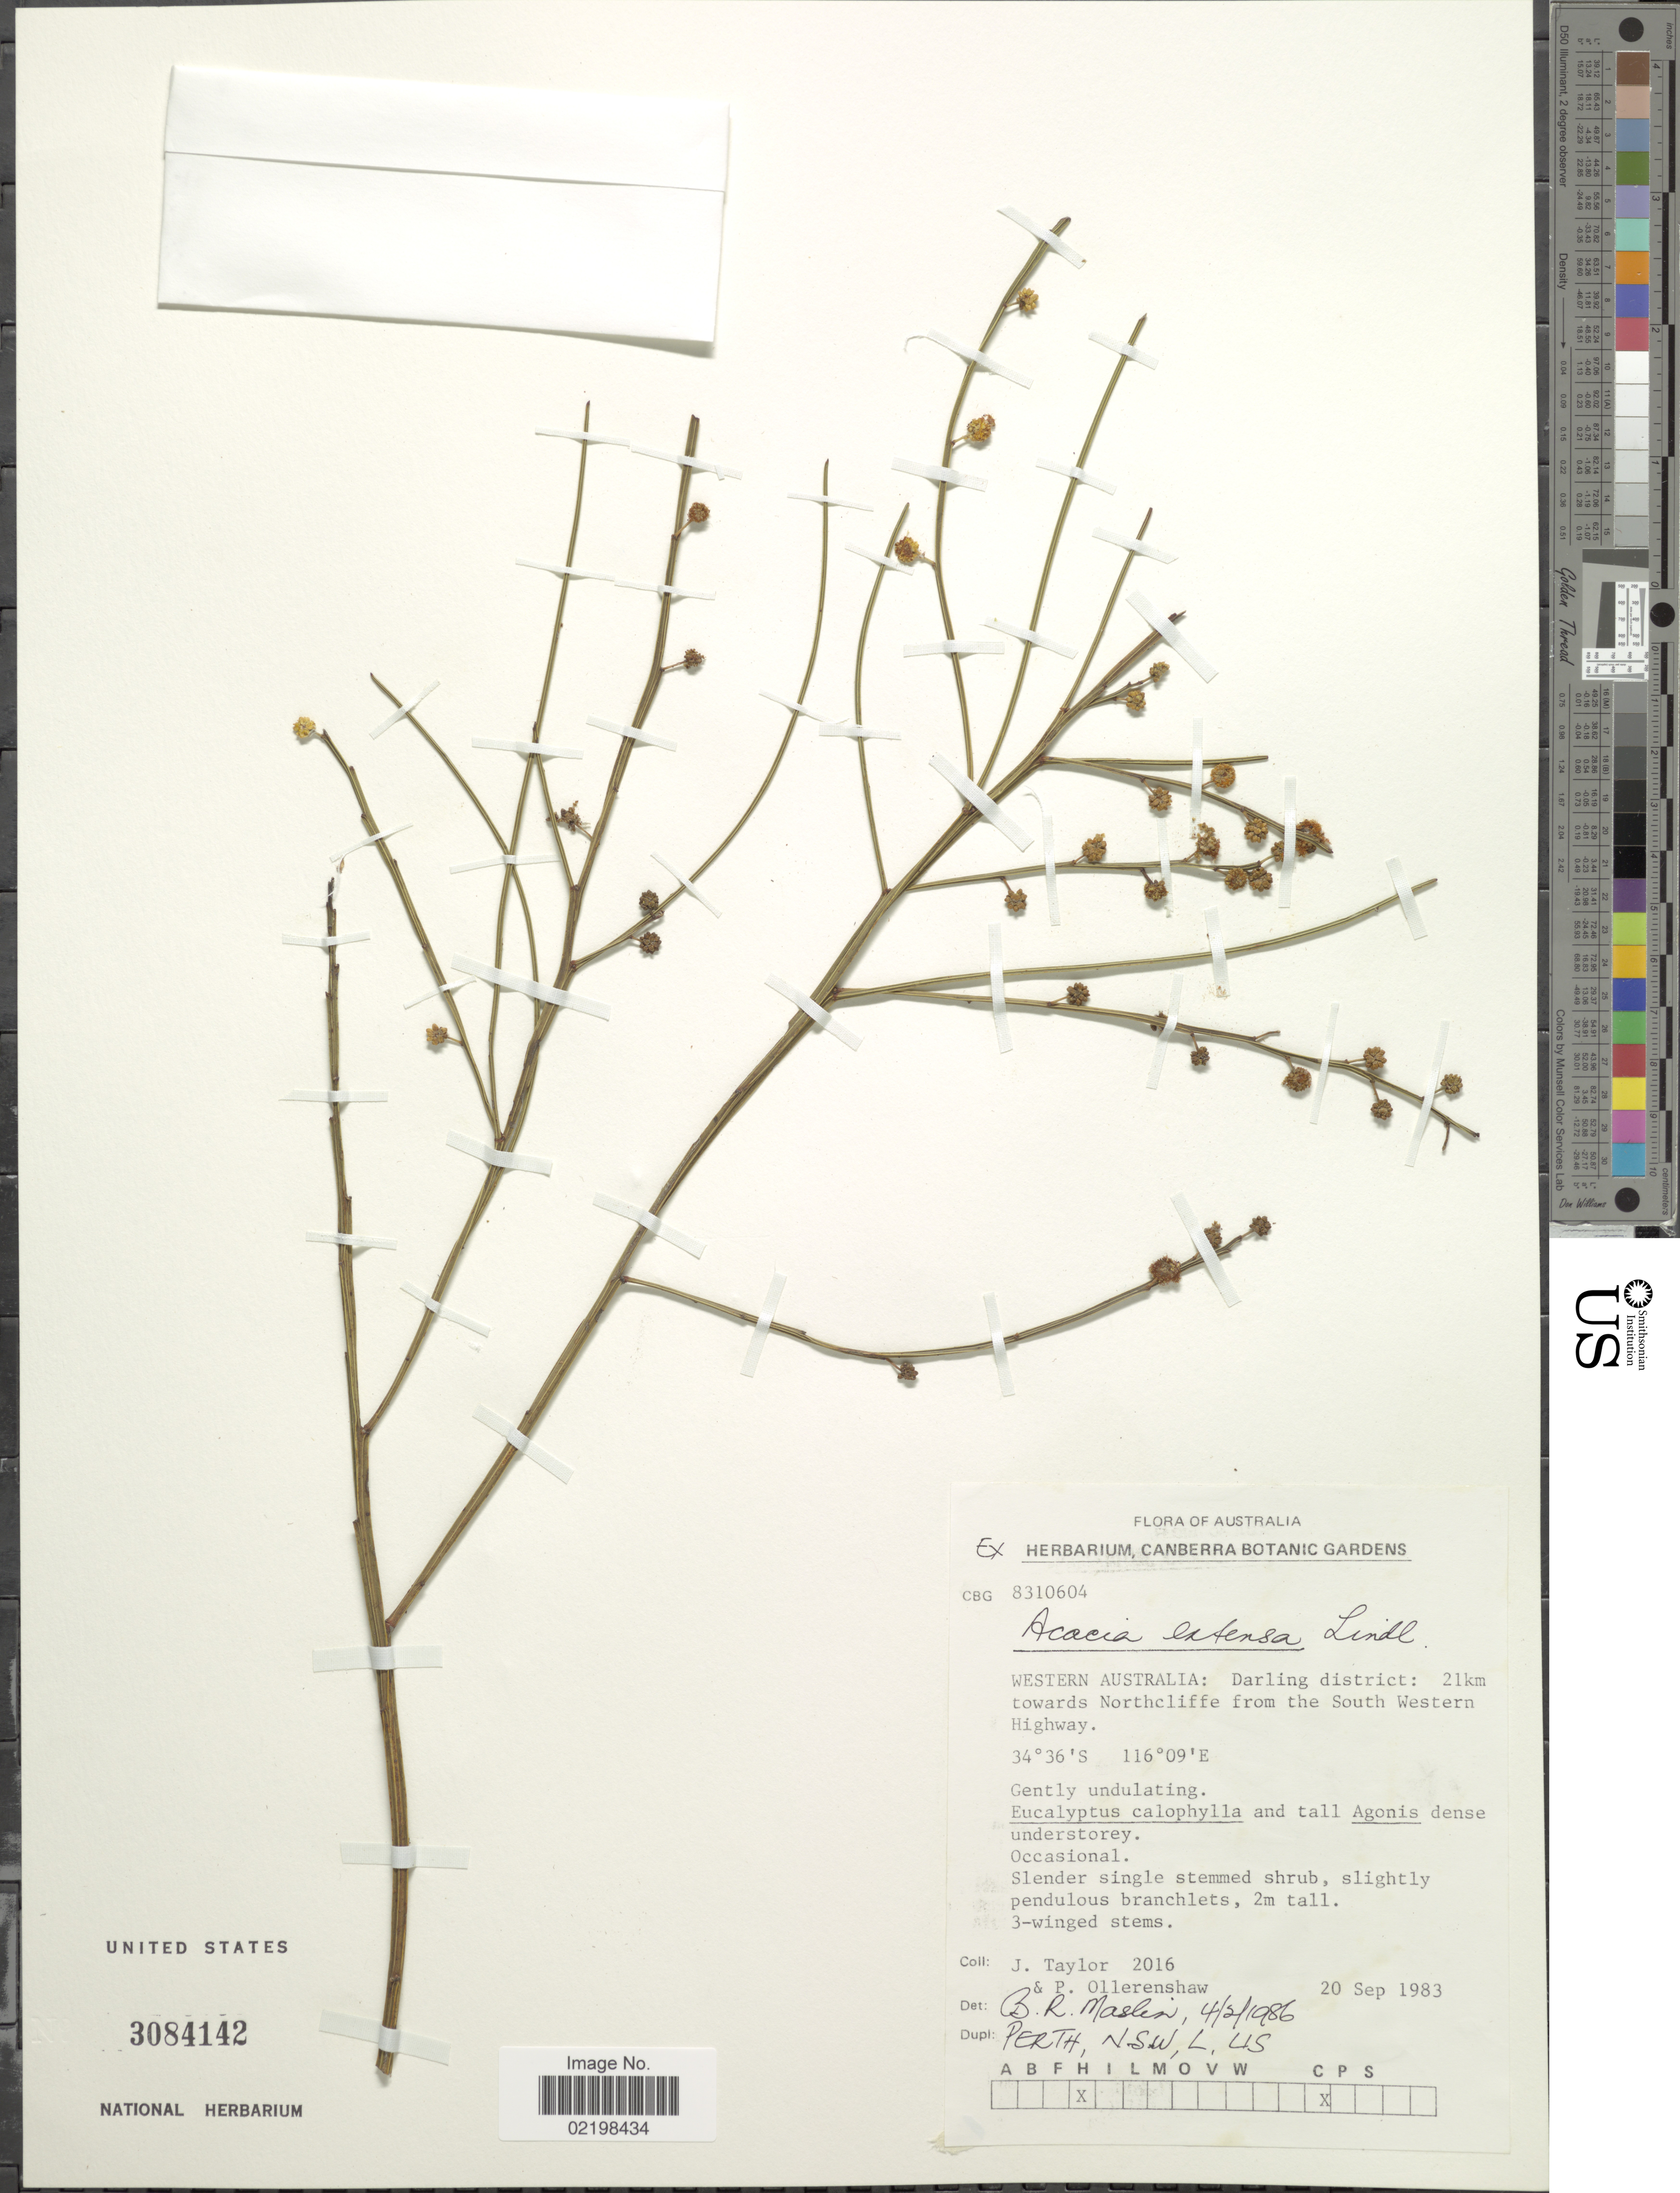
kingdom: Plantae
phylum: Tracheophyta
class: Magnoliopsida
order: Fabales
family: Fabaceae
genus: Acacia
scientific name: Acacia extensa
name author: Lindl.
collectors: J. Taylor & N. Ollerenshaw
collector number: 2016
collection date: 1983-09-20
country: Australia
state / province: Western Australia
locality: Darling district: 21 km towards Northcliffe from the South Western Highway.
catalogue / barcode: US 3084142